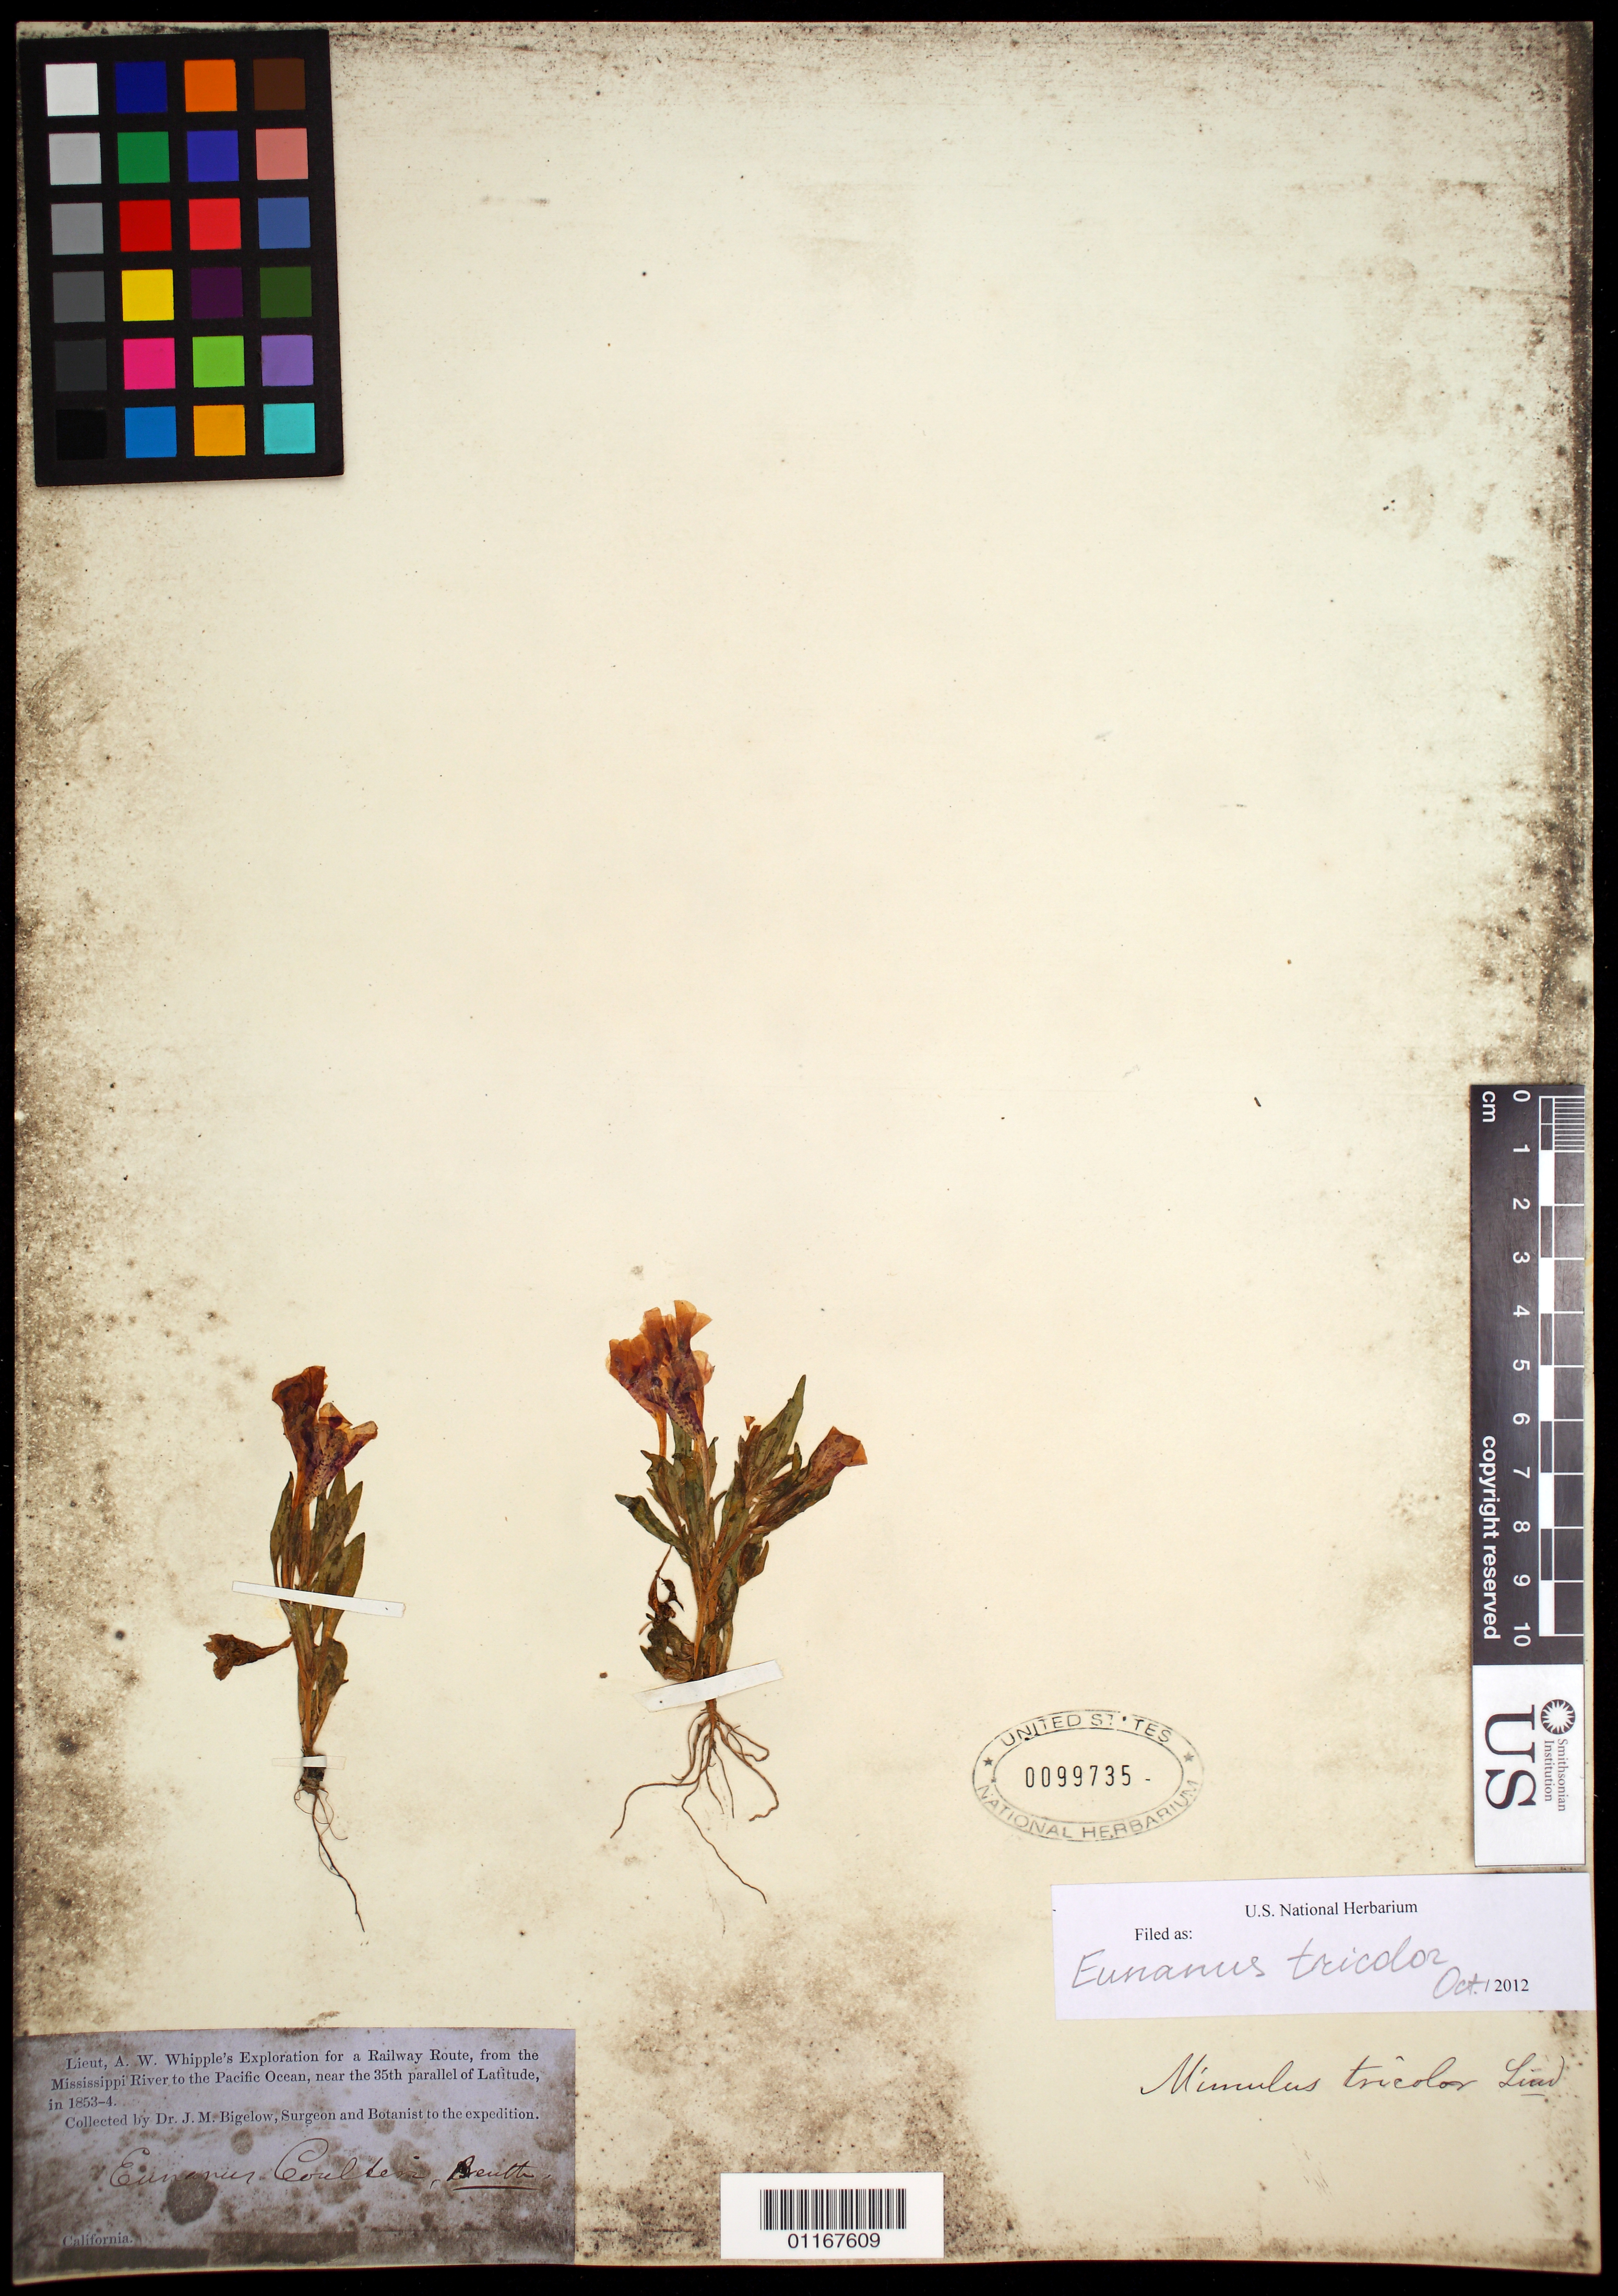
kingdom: Plantae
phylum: Tracheophyta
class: Magnoliopsida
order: Lamiales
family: Phrymaceae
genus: Eunanus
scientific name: Eunanus tricolor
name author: (Hartw. ex Lindl.) Greene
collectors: J. M. Bigelow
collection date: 1853/1854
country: United States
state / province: California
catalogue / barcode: US 99735